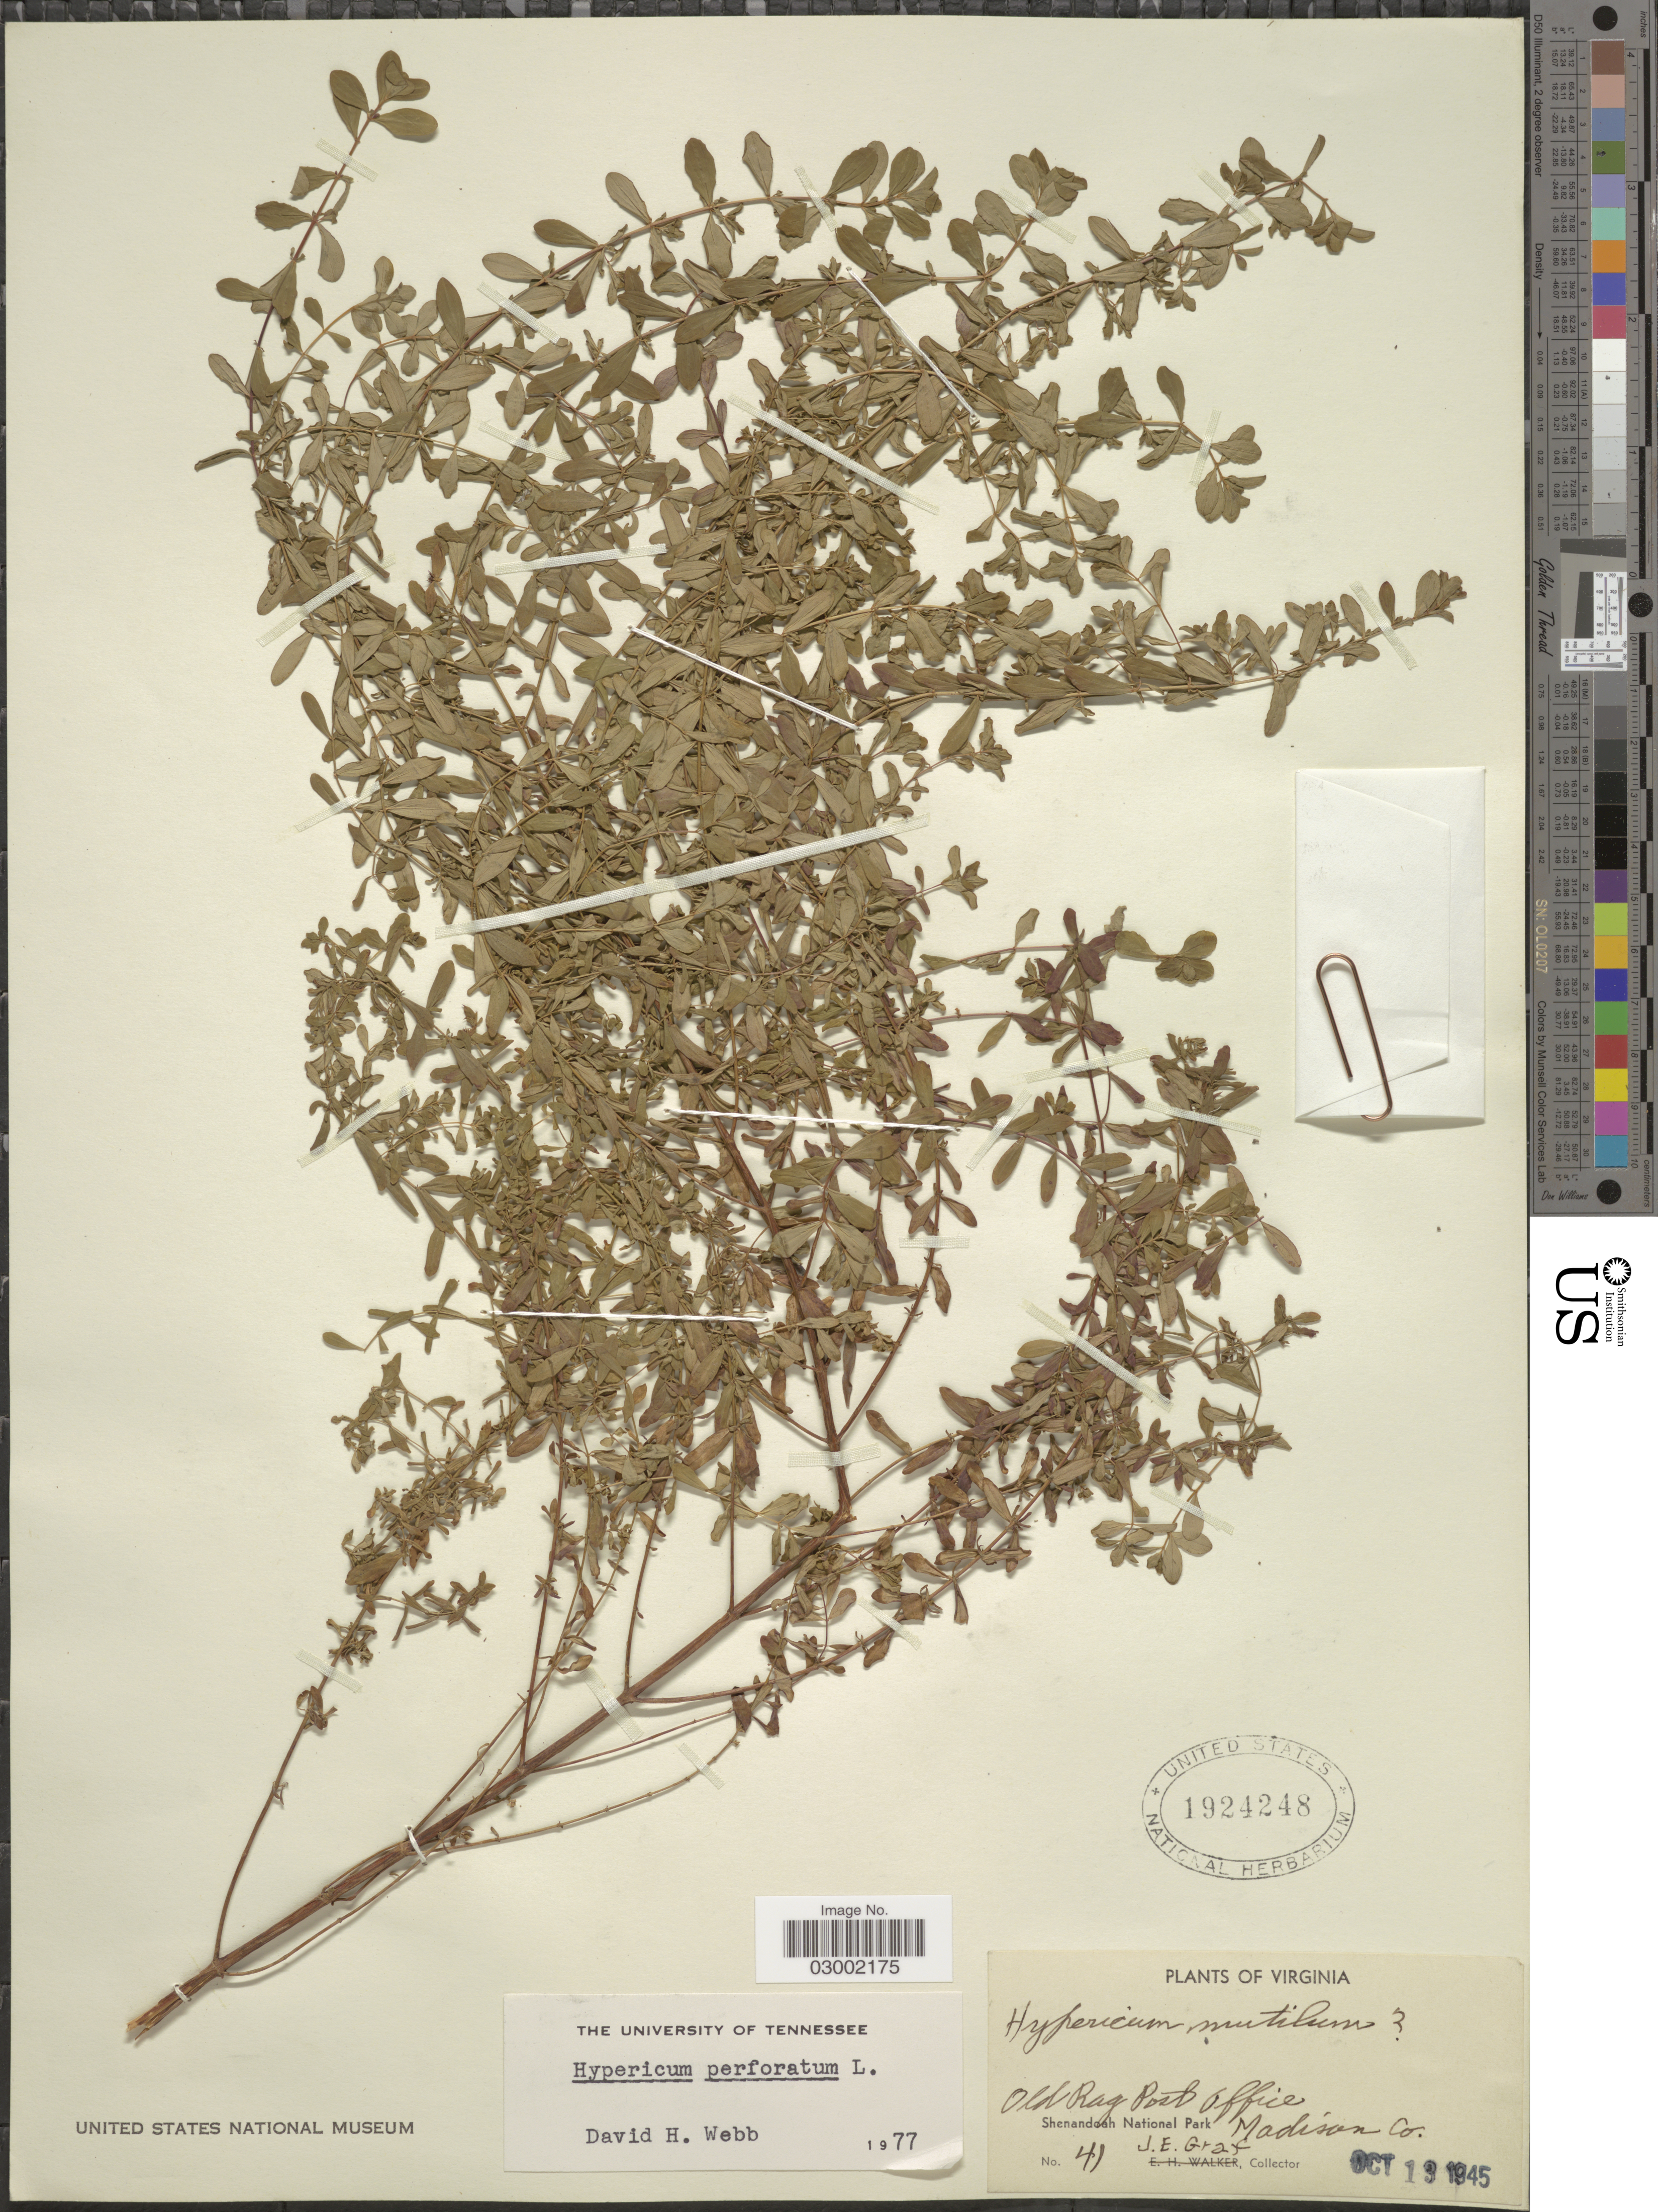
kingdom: Plantae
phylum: Tracheophyta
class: Magnoliopsida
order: Malpighiales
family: Hypericaceae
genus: Hypericum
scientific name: Hypericum perforatum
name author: L.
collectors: J. Graf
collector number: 41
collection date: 1945-10-13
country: United States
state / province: Virginia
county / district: Madison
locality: Old Rag Post Office. Shenandoah National Park. Madison Co.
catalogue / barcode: US 1924248